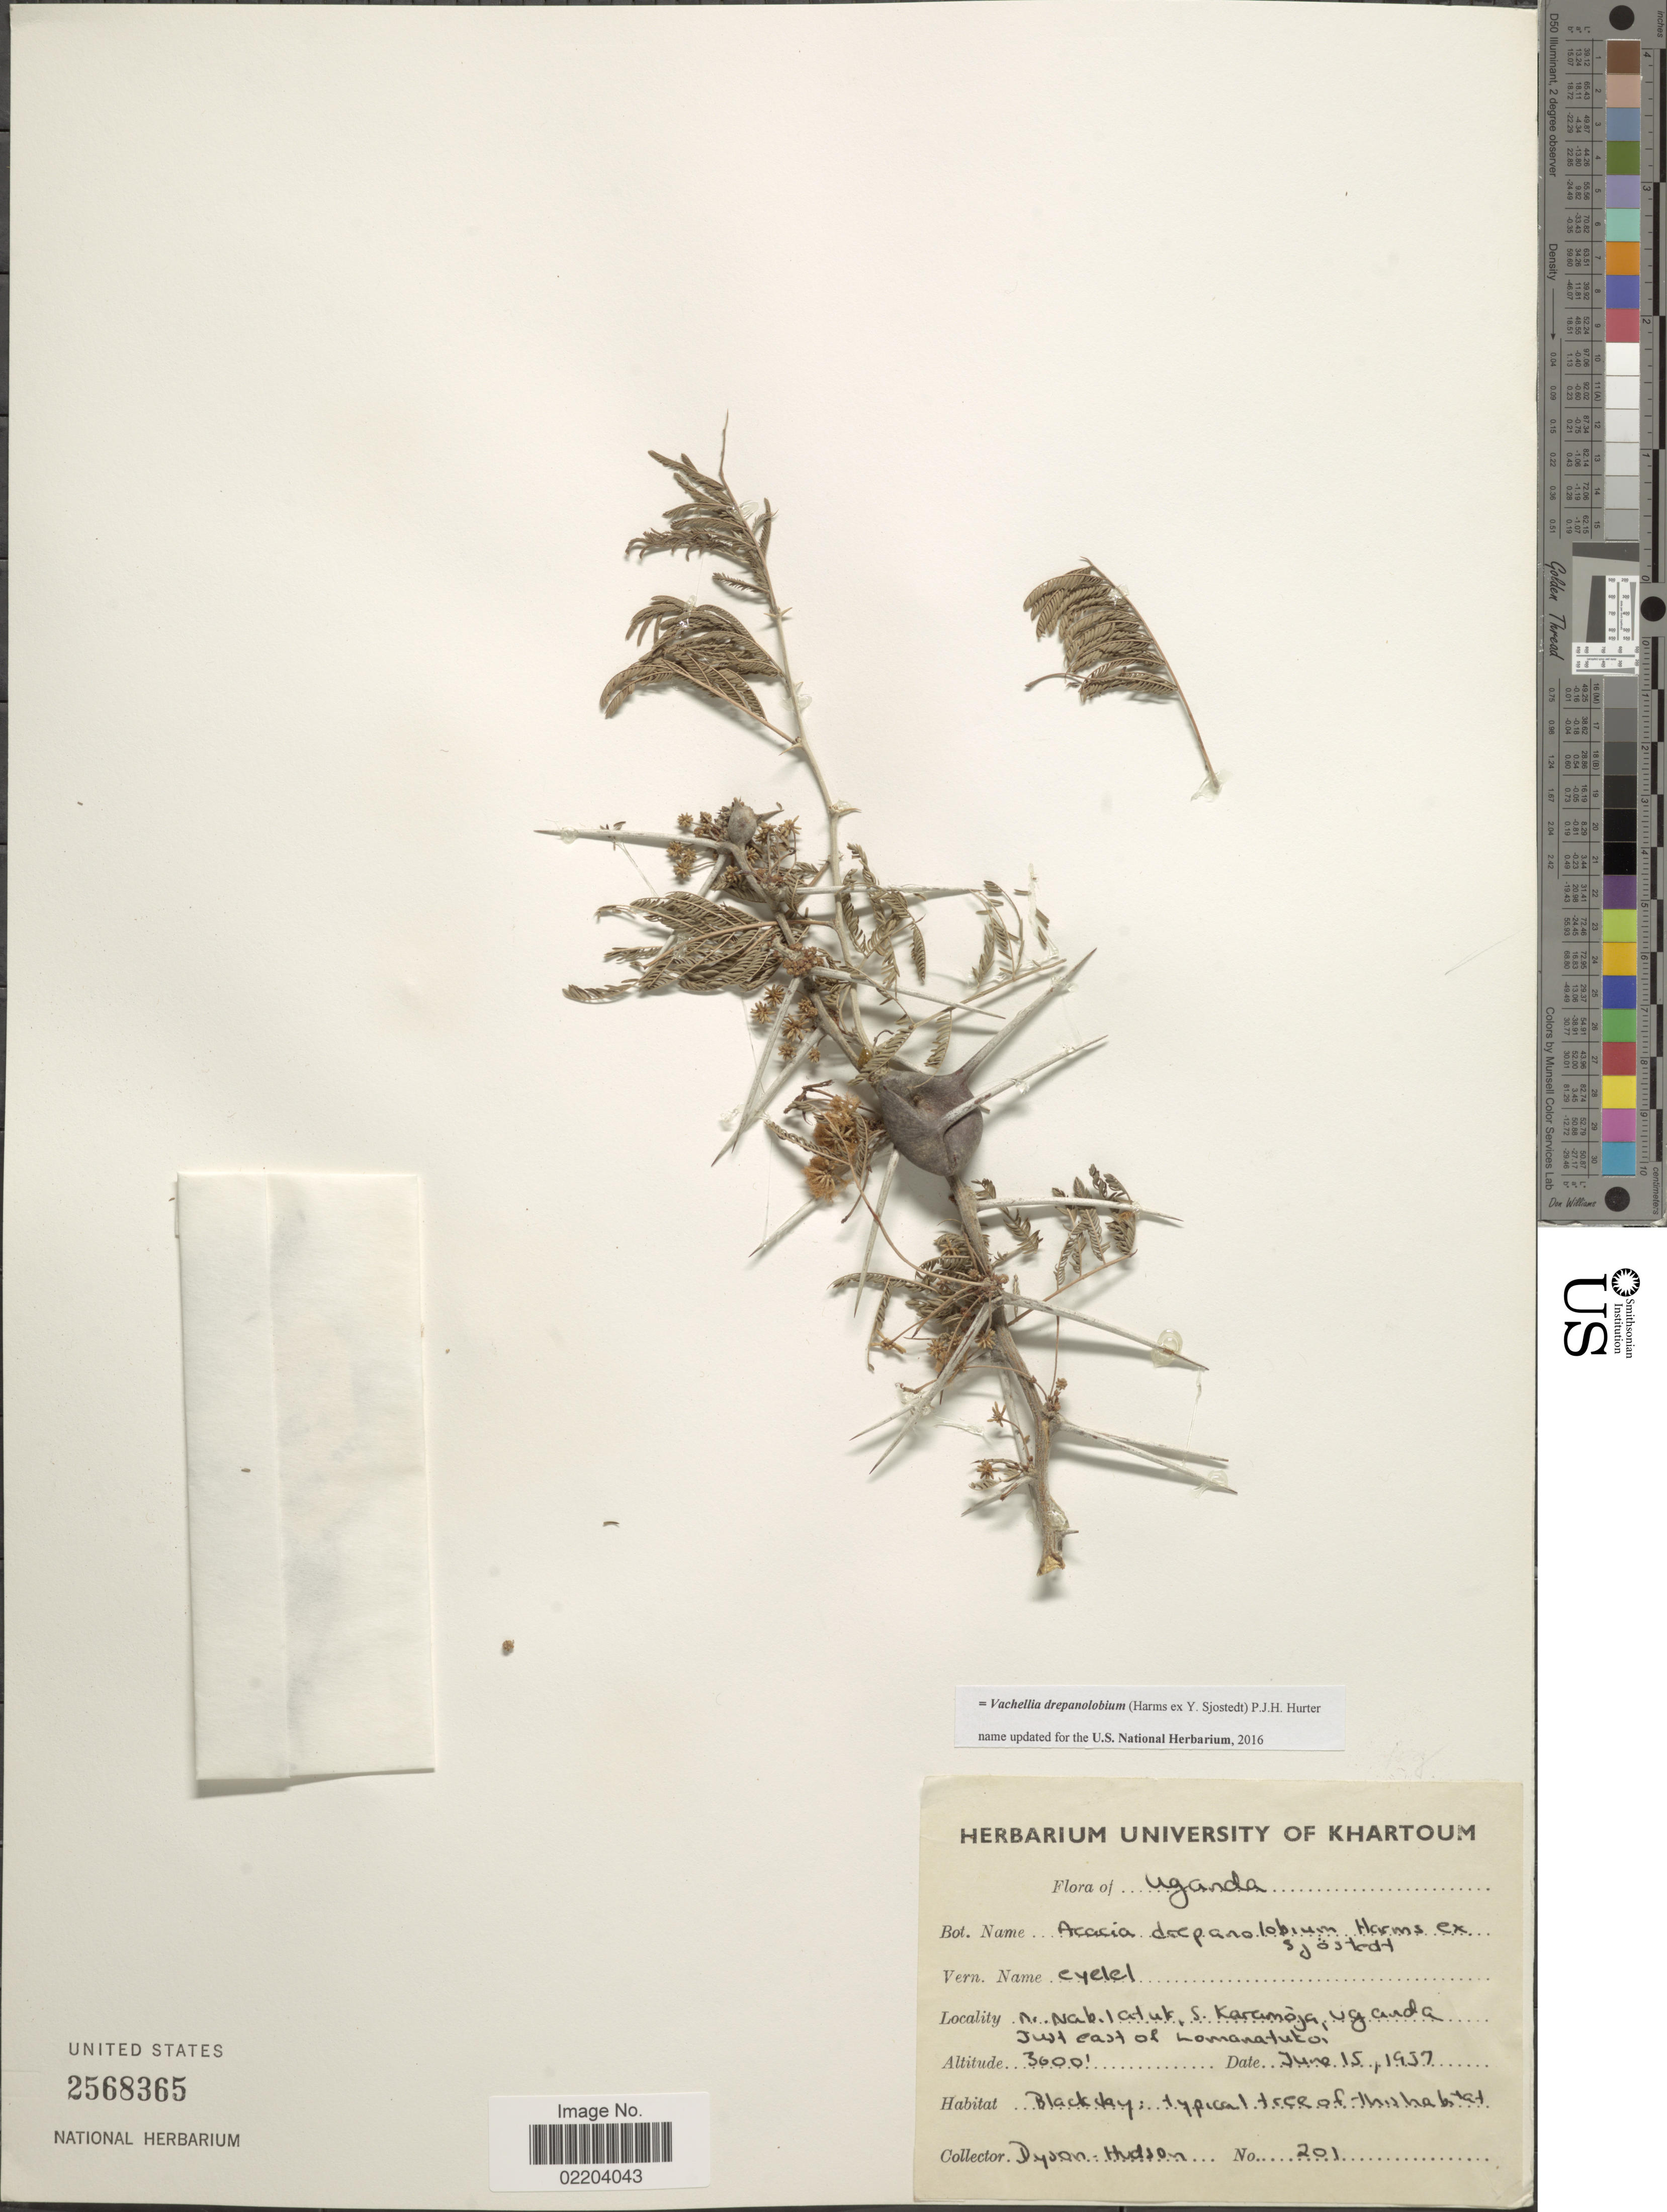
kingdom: Plantae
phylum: Tracheophyta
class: Magnoliopsida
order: Fabales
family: Fabaceae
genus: Vachellia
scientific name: Vachellia drepanolobium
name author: (Harms ex Sjöstedt) P.J.H. Hurter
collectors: Dyson-Hudson, --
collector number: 201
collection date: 1937-06-15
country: Uganda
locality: N. Nabilatuk, S. Karamoja, Uganda. Just east of Lomanatukoi.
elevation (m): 1097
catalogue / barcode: US 2568365